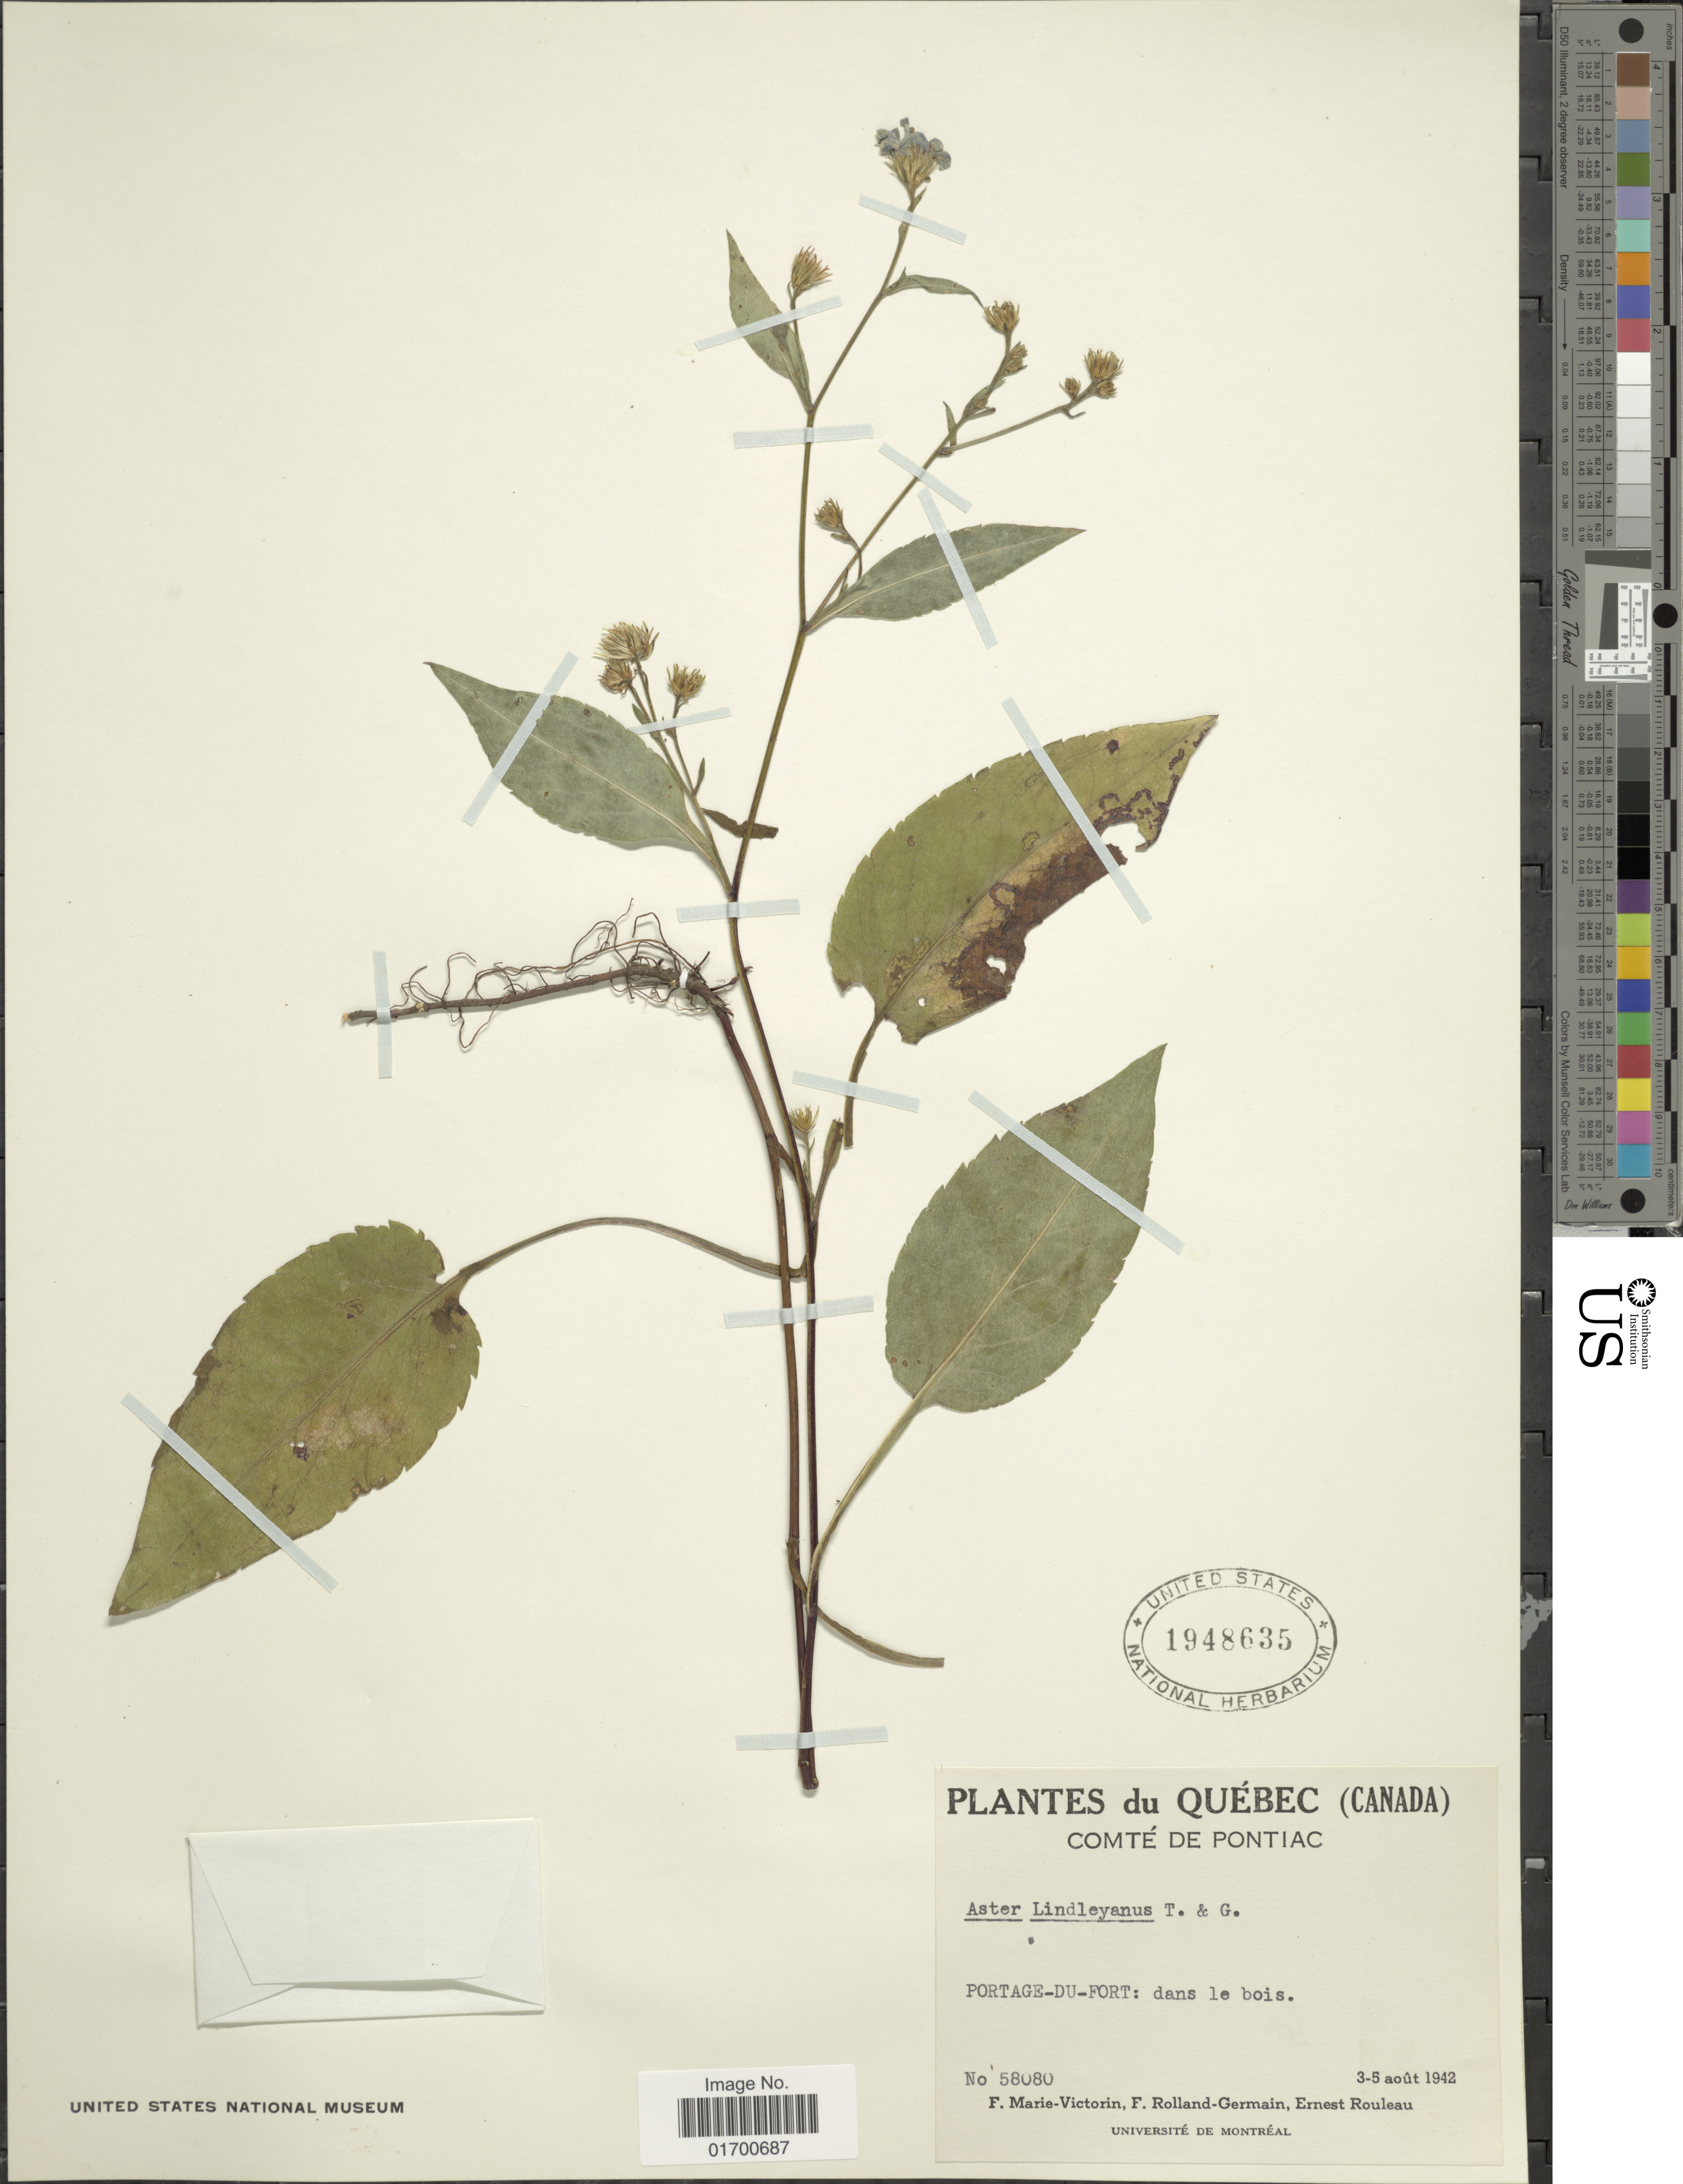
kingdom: Plantae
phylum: Tracheophyta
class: Magnoliopsida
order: Asterales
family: Asteraceae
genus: Symphyotrichum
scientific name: Symphyotrichum ciliolatum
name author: (Lindl.) Á. Löve & D. Löve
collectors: F. Marie-Victorin, Rolland-Germain & E. Rouleau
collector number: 58080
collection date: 1942-08-03/1942-08-05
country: Canada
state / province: Quebec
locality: Comte de Pontiac, Portage - Du- Fort: dans le bois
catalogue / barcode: US 1948635